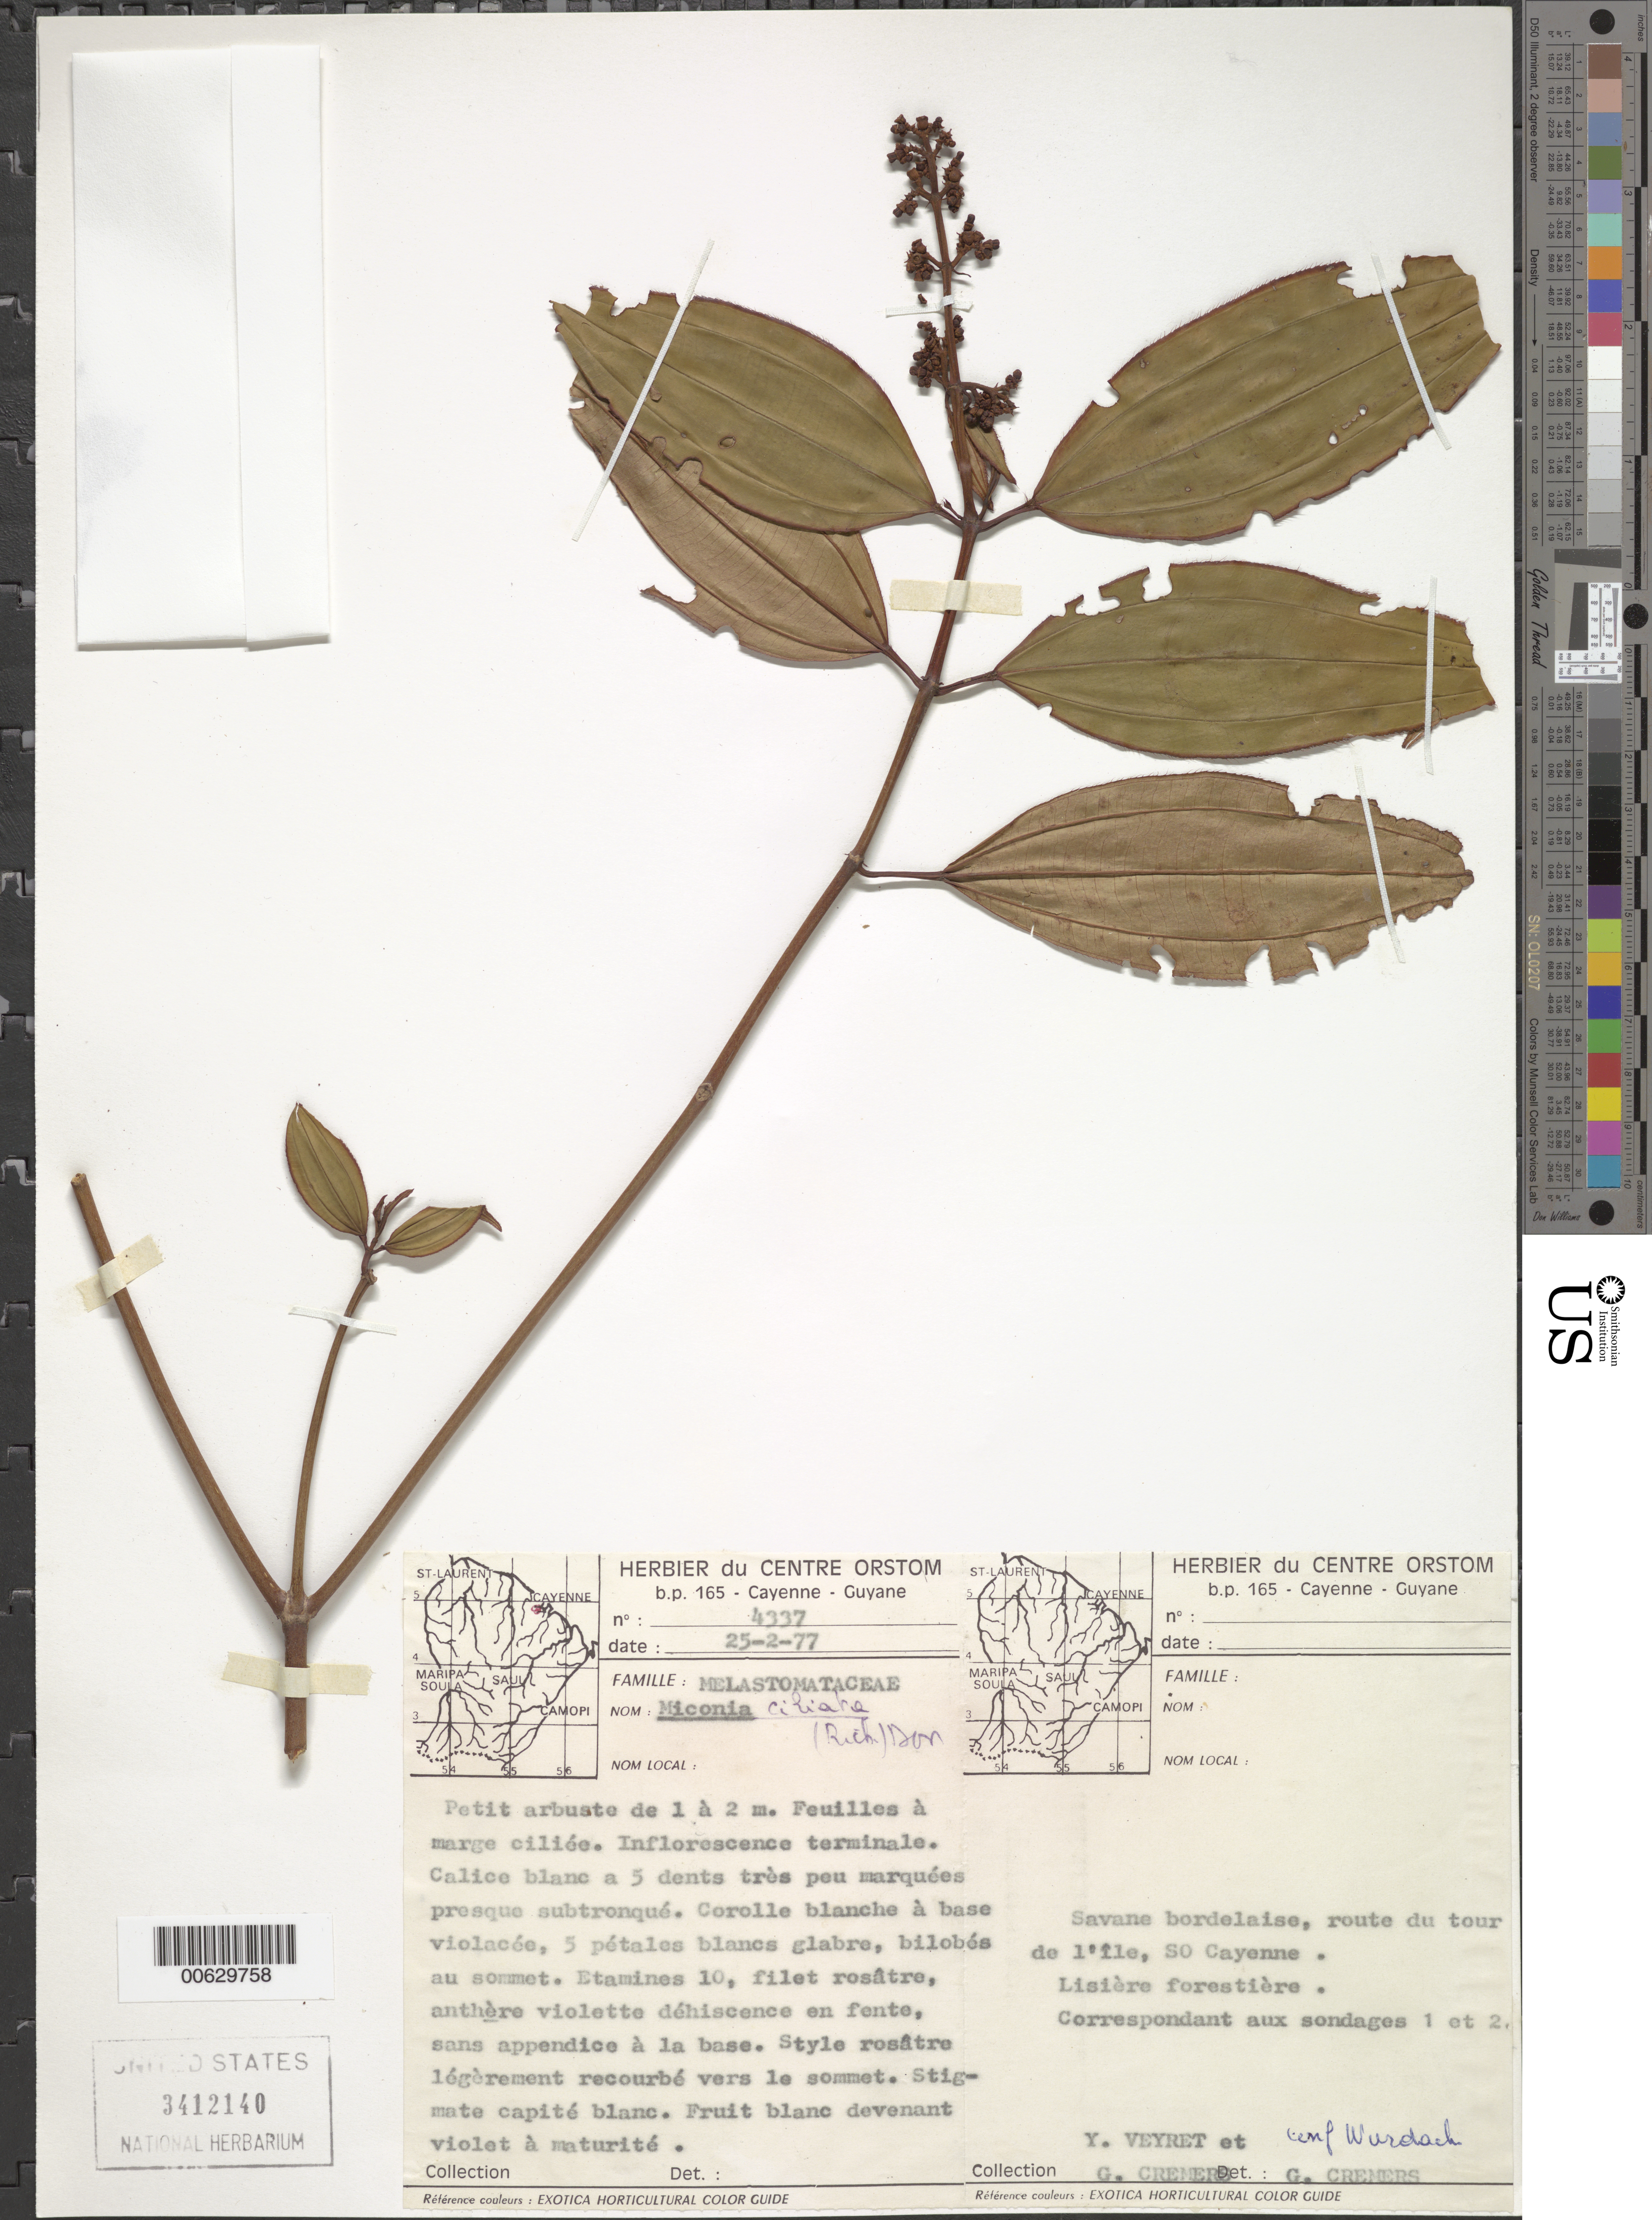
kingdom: Plantae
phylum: Tracheophyta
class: Magnoliopsida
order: Myrtales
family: Melastomataceae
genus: Miconia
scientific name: Miconia ciliata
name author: (Rich.) DC.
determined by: Wurdack, John J., (US), US (UNITED STATES)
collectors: Y. Veyret & G. Cremers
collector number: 4337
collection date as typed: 25-Feb-77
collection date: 1977-02-25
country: French Guiana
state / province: Cayenne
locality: Cayenne, route du tour de l'Ile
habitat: Savane bordelaise. Lisiere forestiere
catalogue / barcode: US 3412140